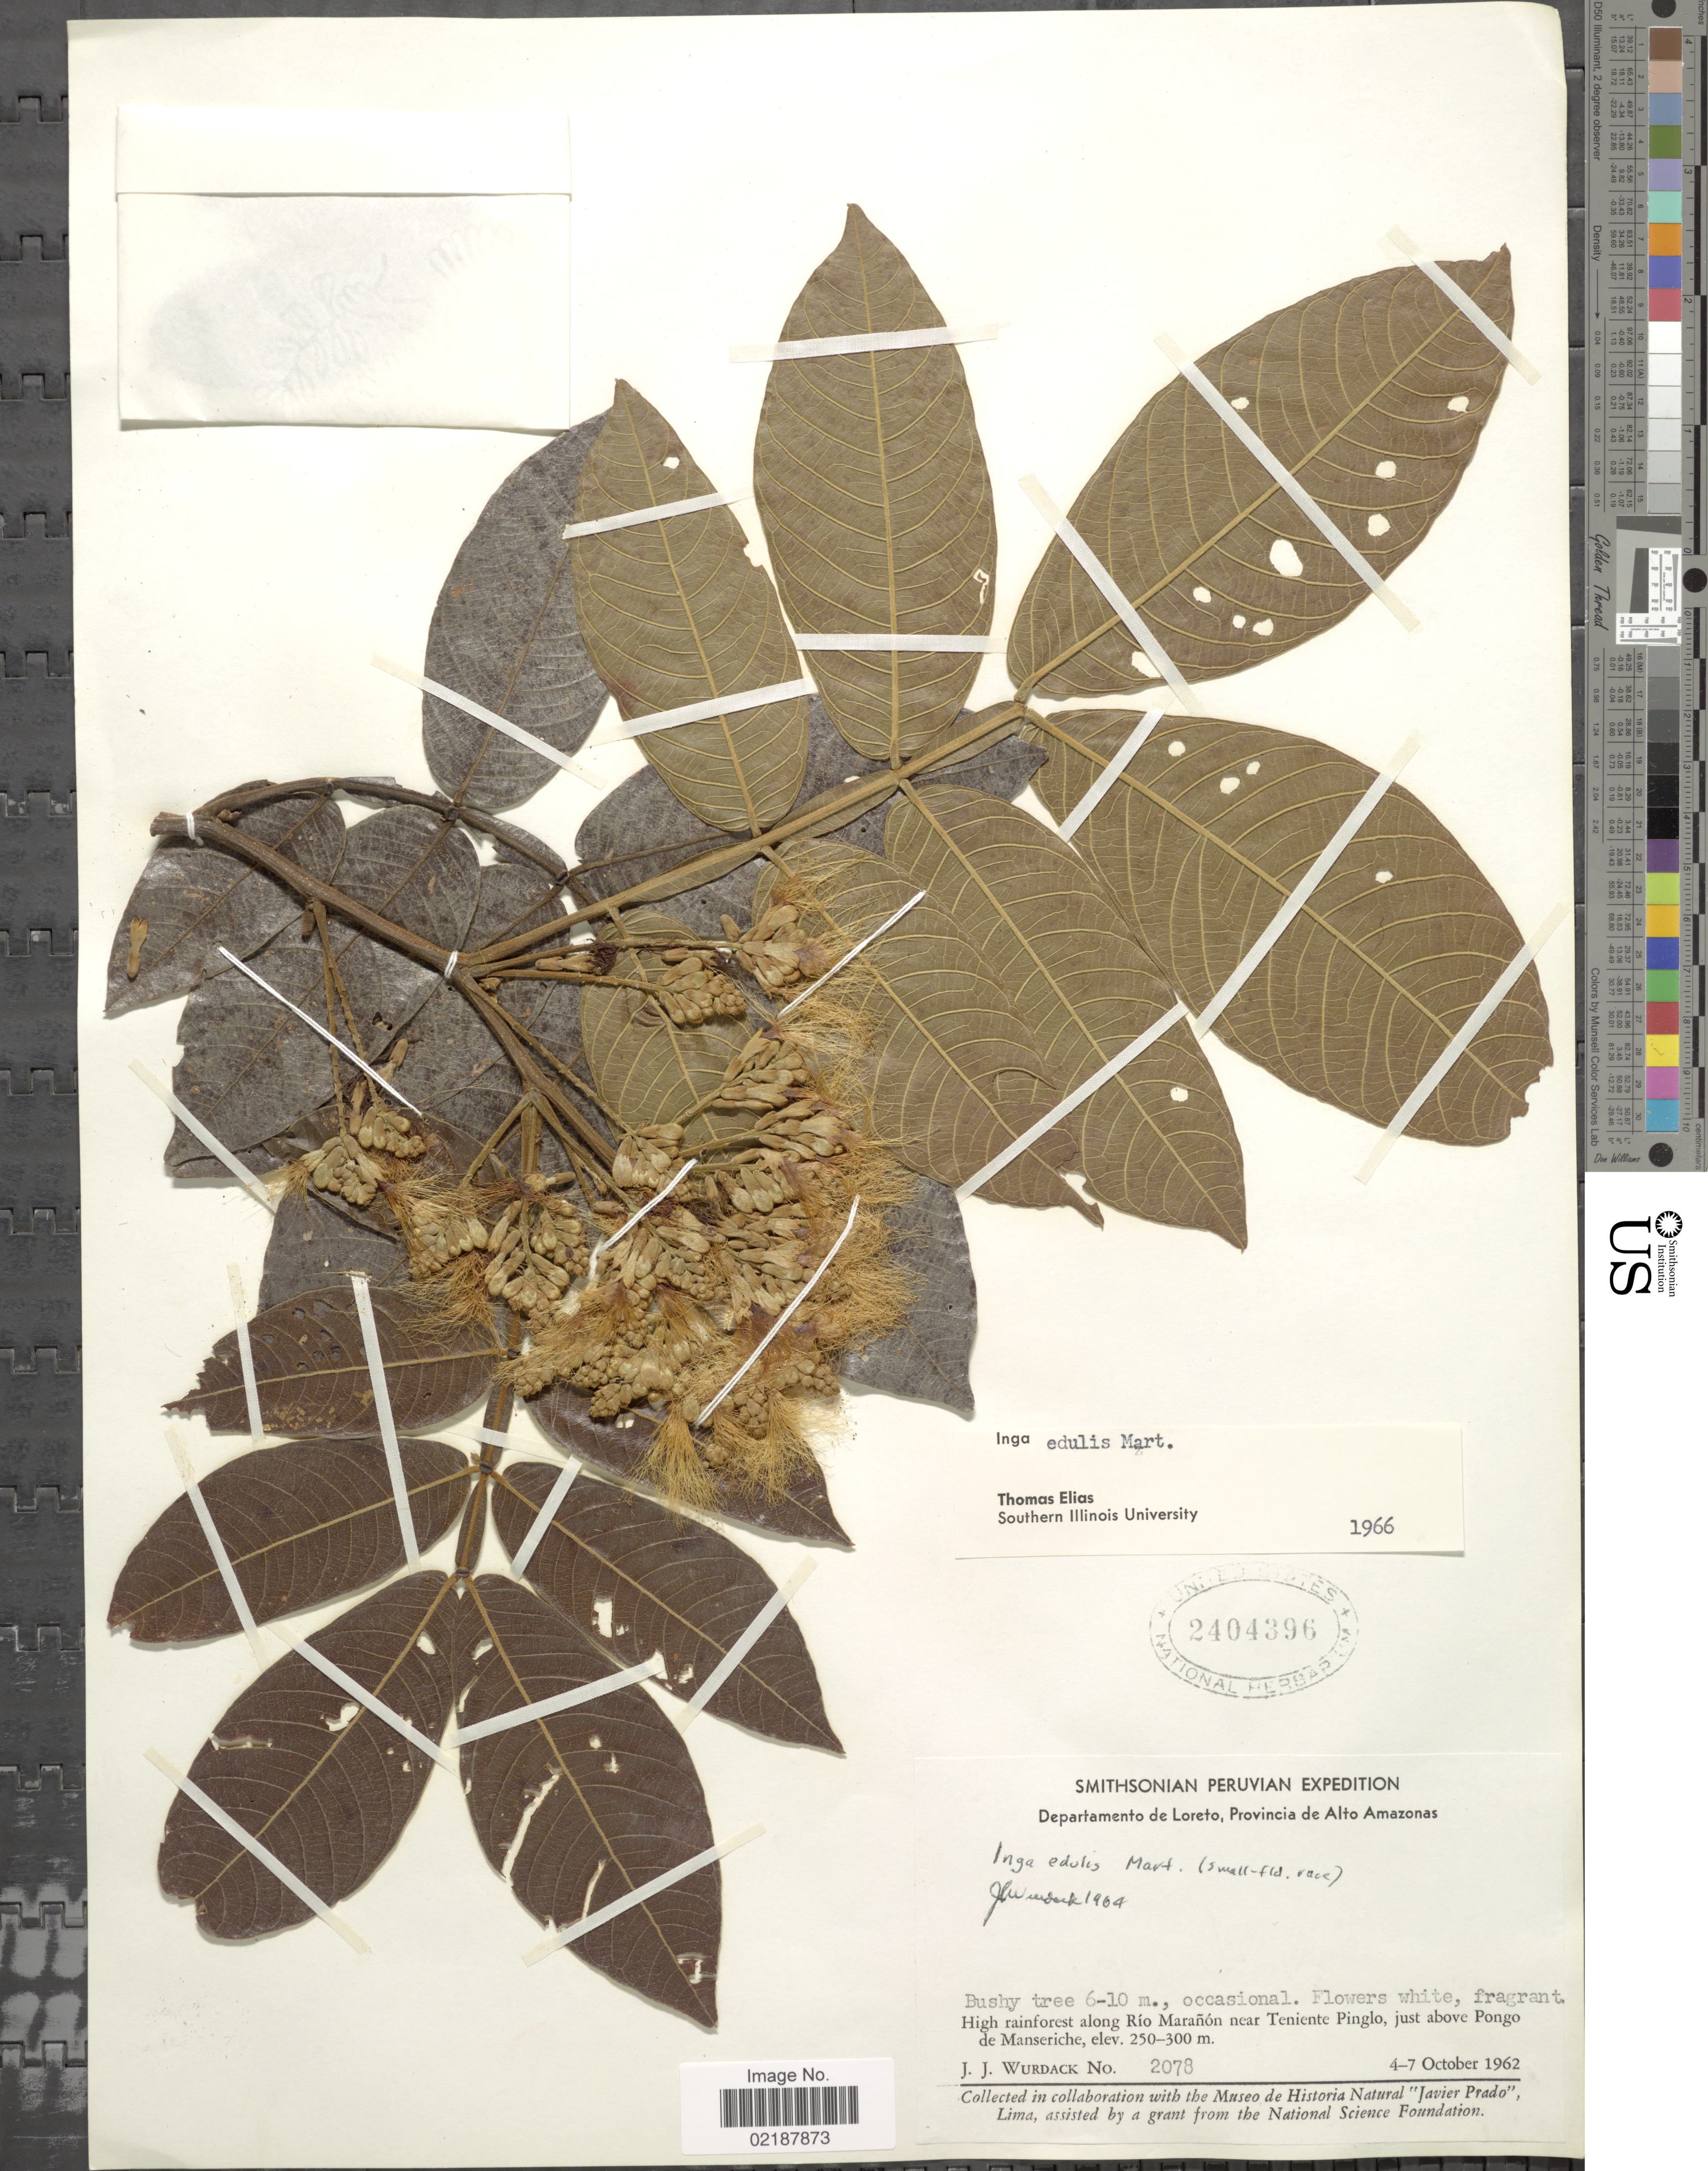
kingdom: Plantae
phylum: Tracheophyta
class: Magnoliopsida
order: Fabales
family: Fabaceae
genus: Inga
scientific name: Inga edulis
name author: Mart.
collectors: J. J. Wurdack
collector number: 2078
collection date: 1962-10-04/1962-10-07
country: Peru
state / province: Loreto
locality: Departamento de Loreto, Provincia de Alto Amazonas, High rainforest along Rio Marañon near Teniente Pinglo, just above Pongo de Manseriche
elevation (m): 250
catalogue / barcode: US 2404396